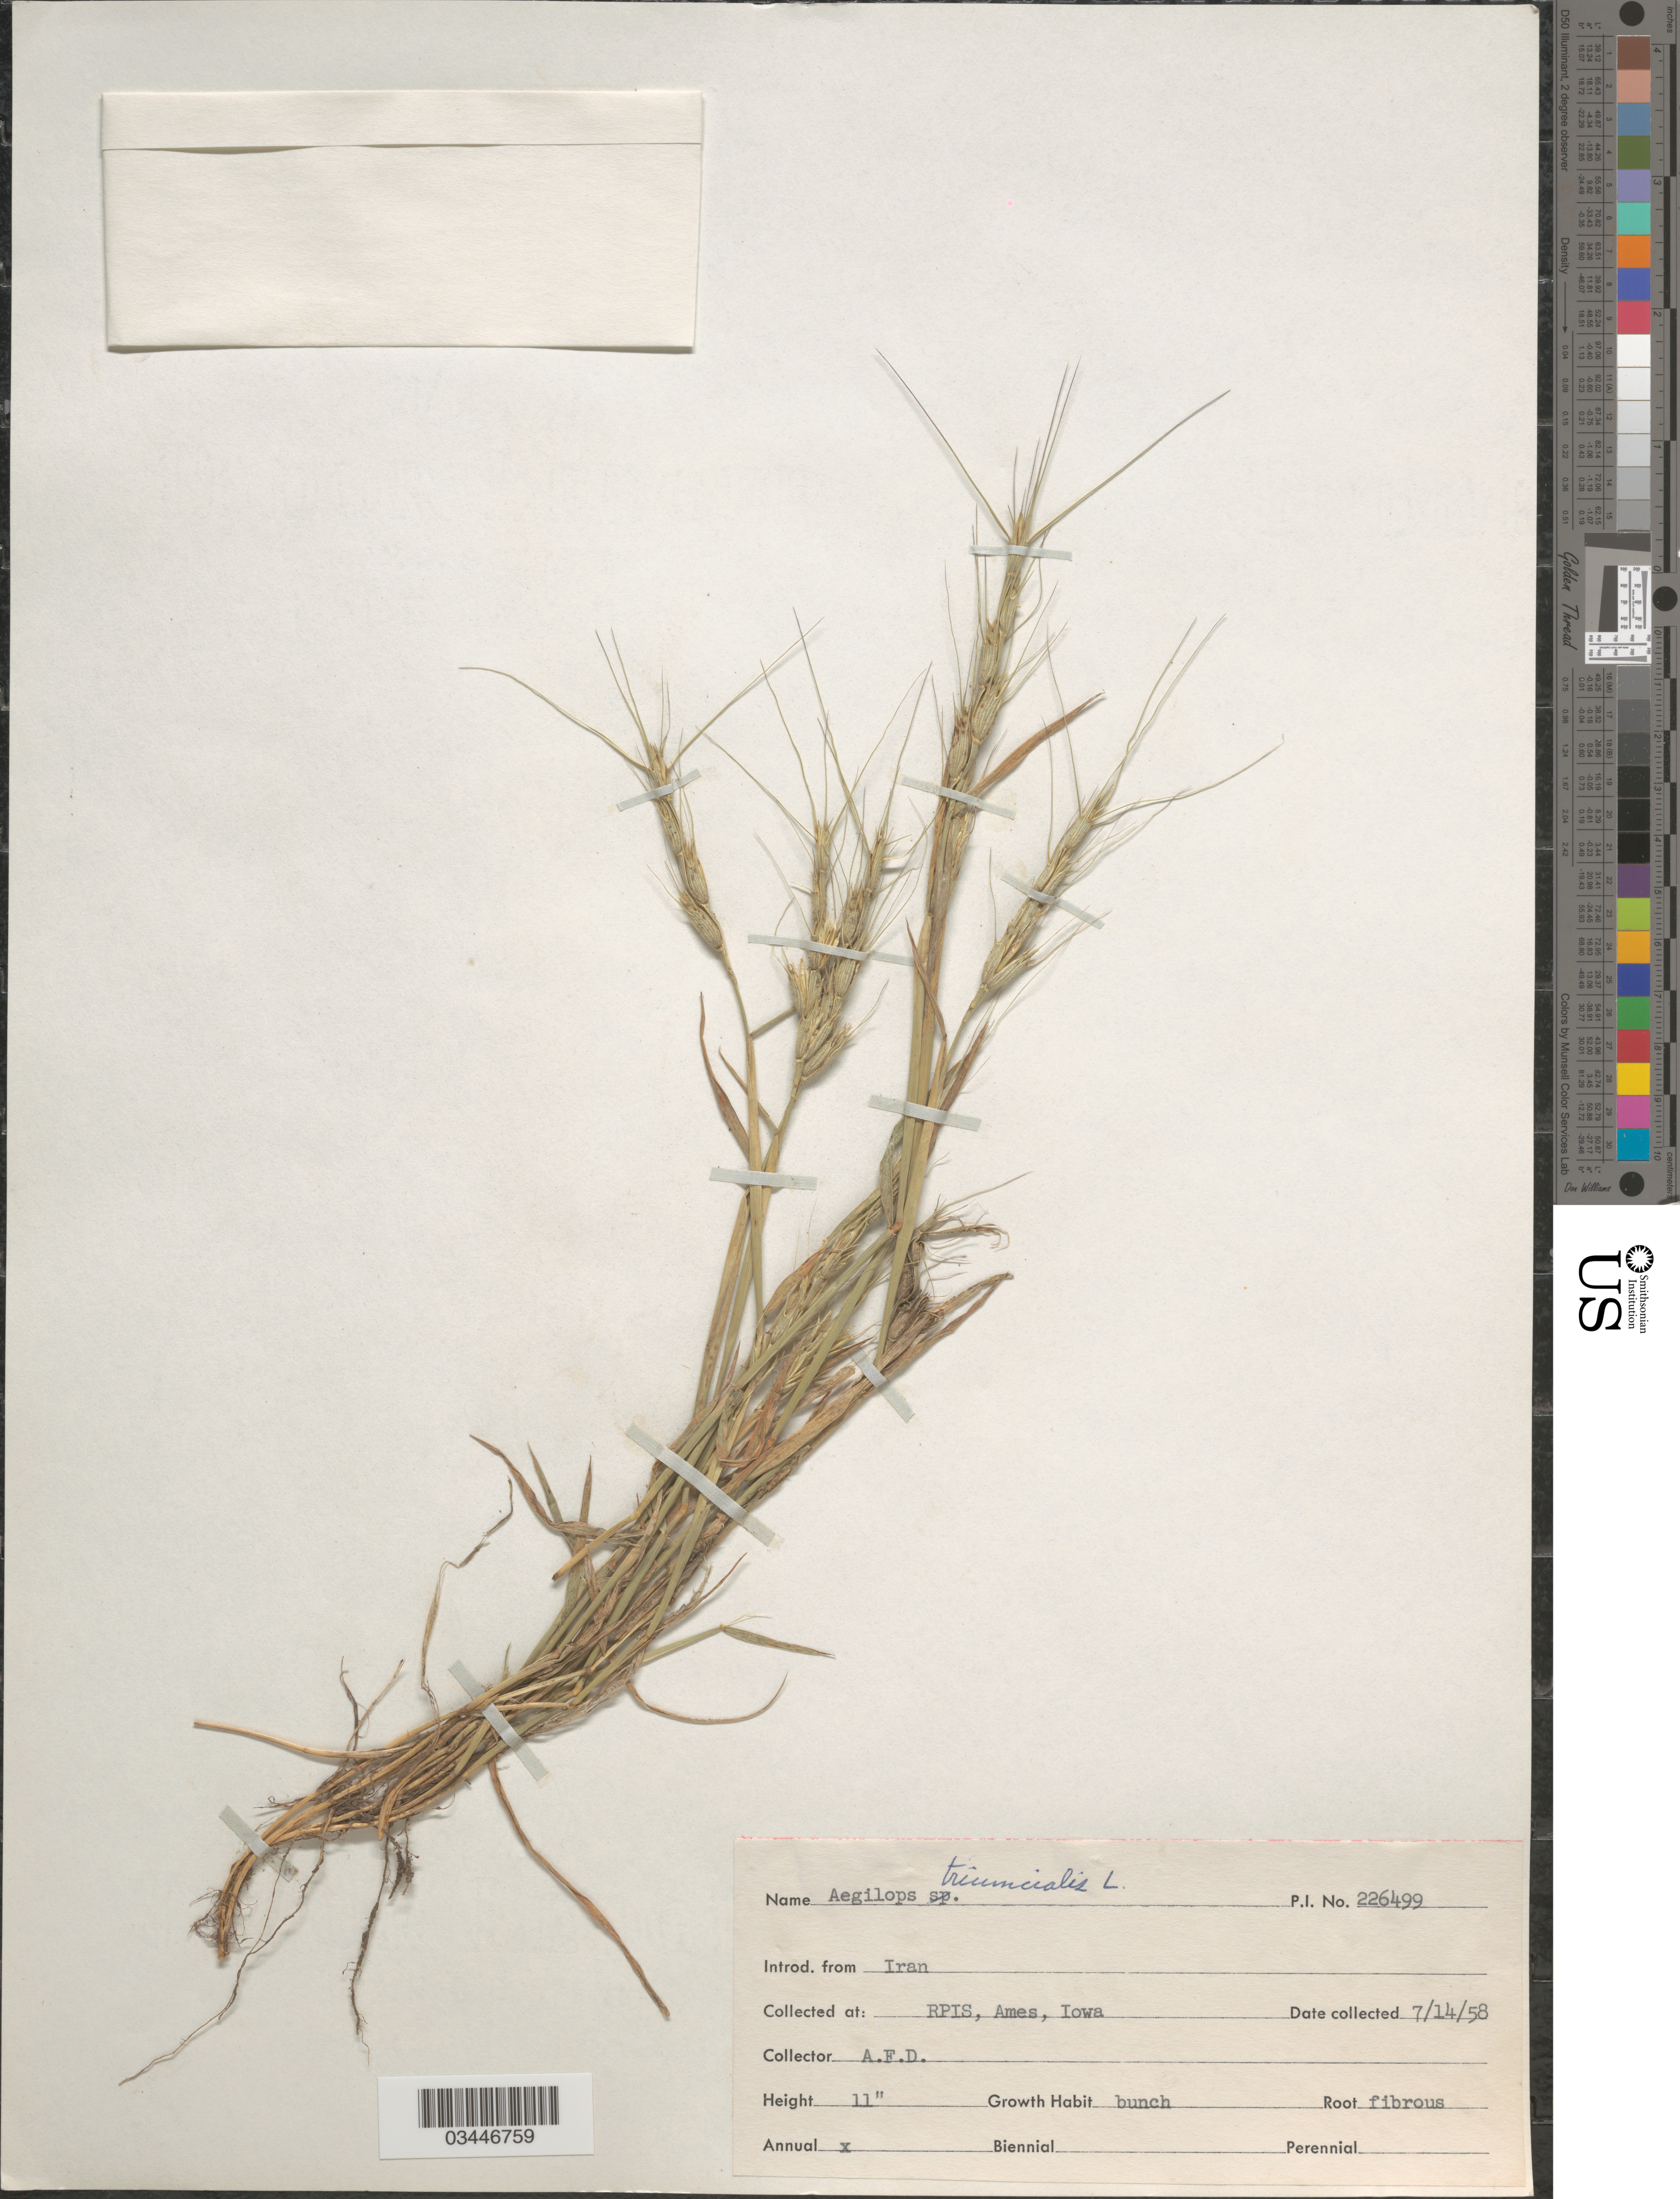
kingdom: Plantae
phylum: Tracheophyta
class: Liliopsida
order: Poales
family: Poaceae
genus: Aegilops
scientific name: Aegilops triuncialis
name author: L.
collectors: A. D.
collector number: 226499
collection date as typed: Transcribed d/m/y: 14/7/58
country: United States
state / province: Iowa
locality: RPIS, Ames.